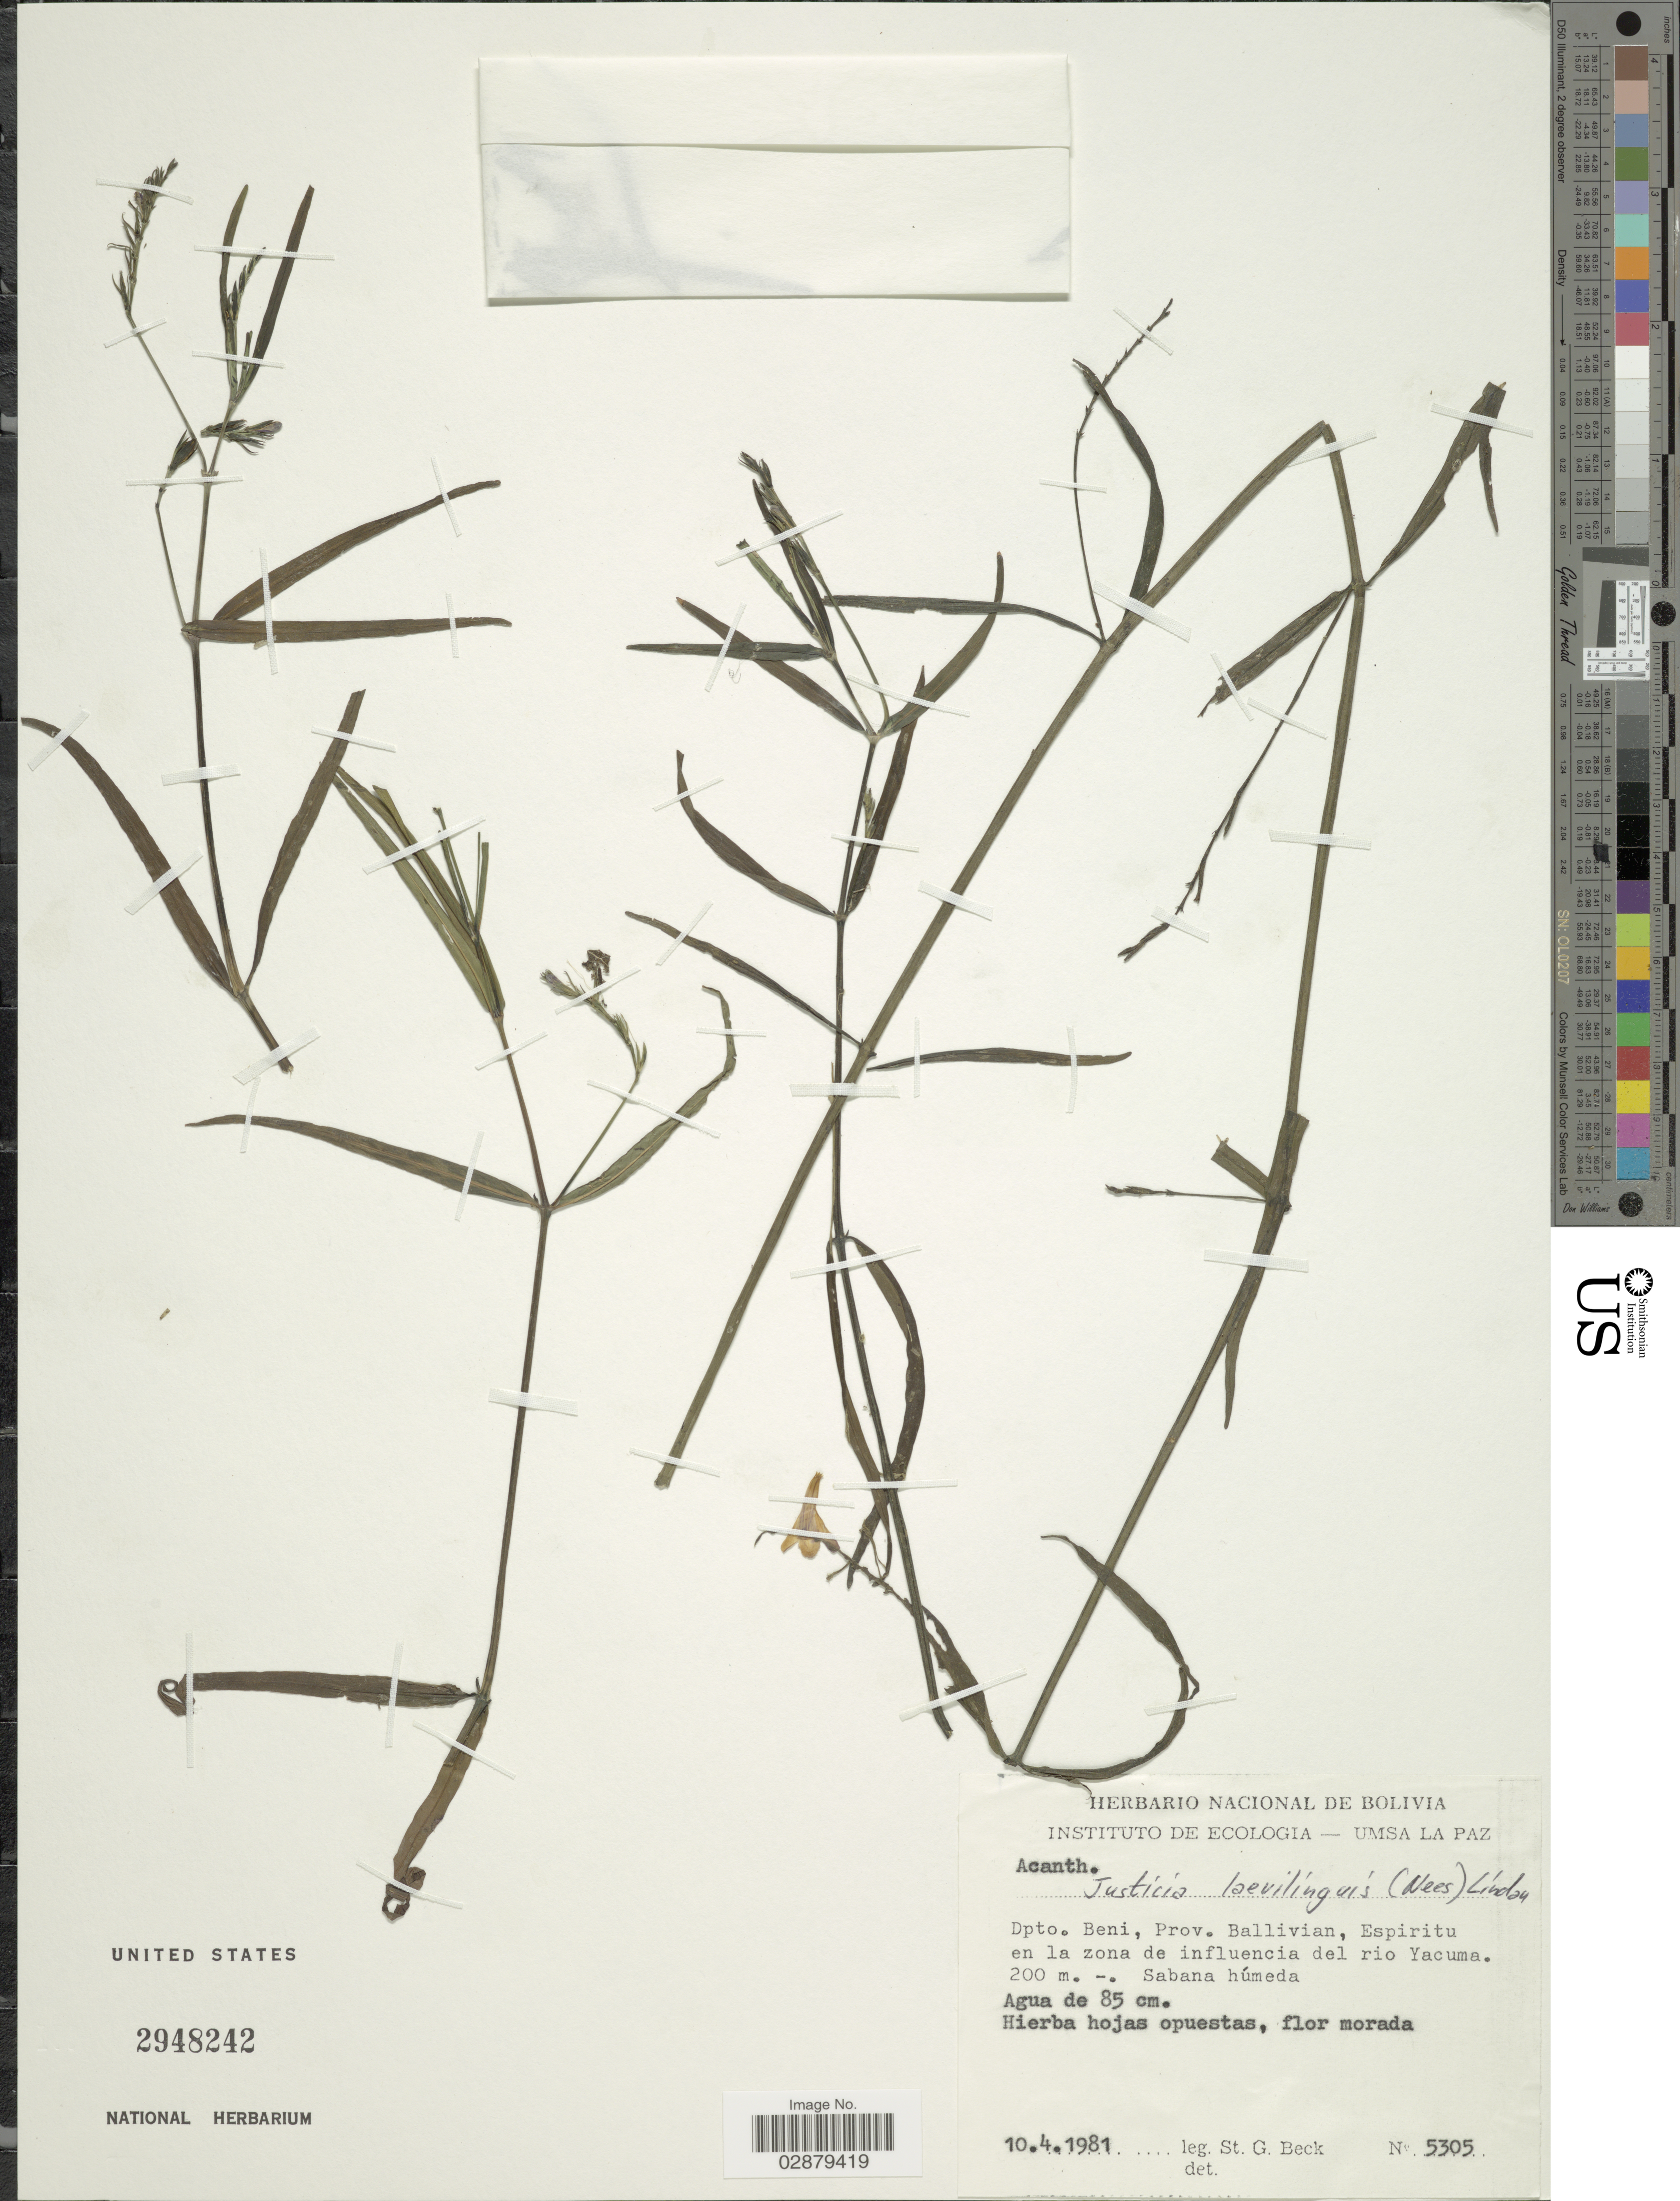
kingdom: Plantae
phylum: Tracheophyta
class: Magnoliopsida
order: Lamiales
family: Acanthaceae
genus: Justicia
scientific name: Justicia laevilinguis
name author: (Nees) Lindau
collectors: S. G. Beck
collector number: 5305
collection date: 1981-04-10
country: Bolivia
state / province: Beni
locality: Prov. Ballivian, Espiritu en la zona de influencia del rio Yacuma.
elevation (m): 200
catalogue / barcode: US 2948242